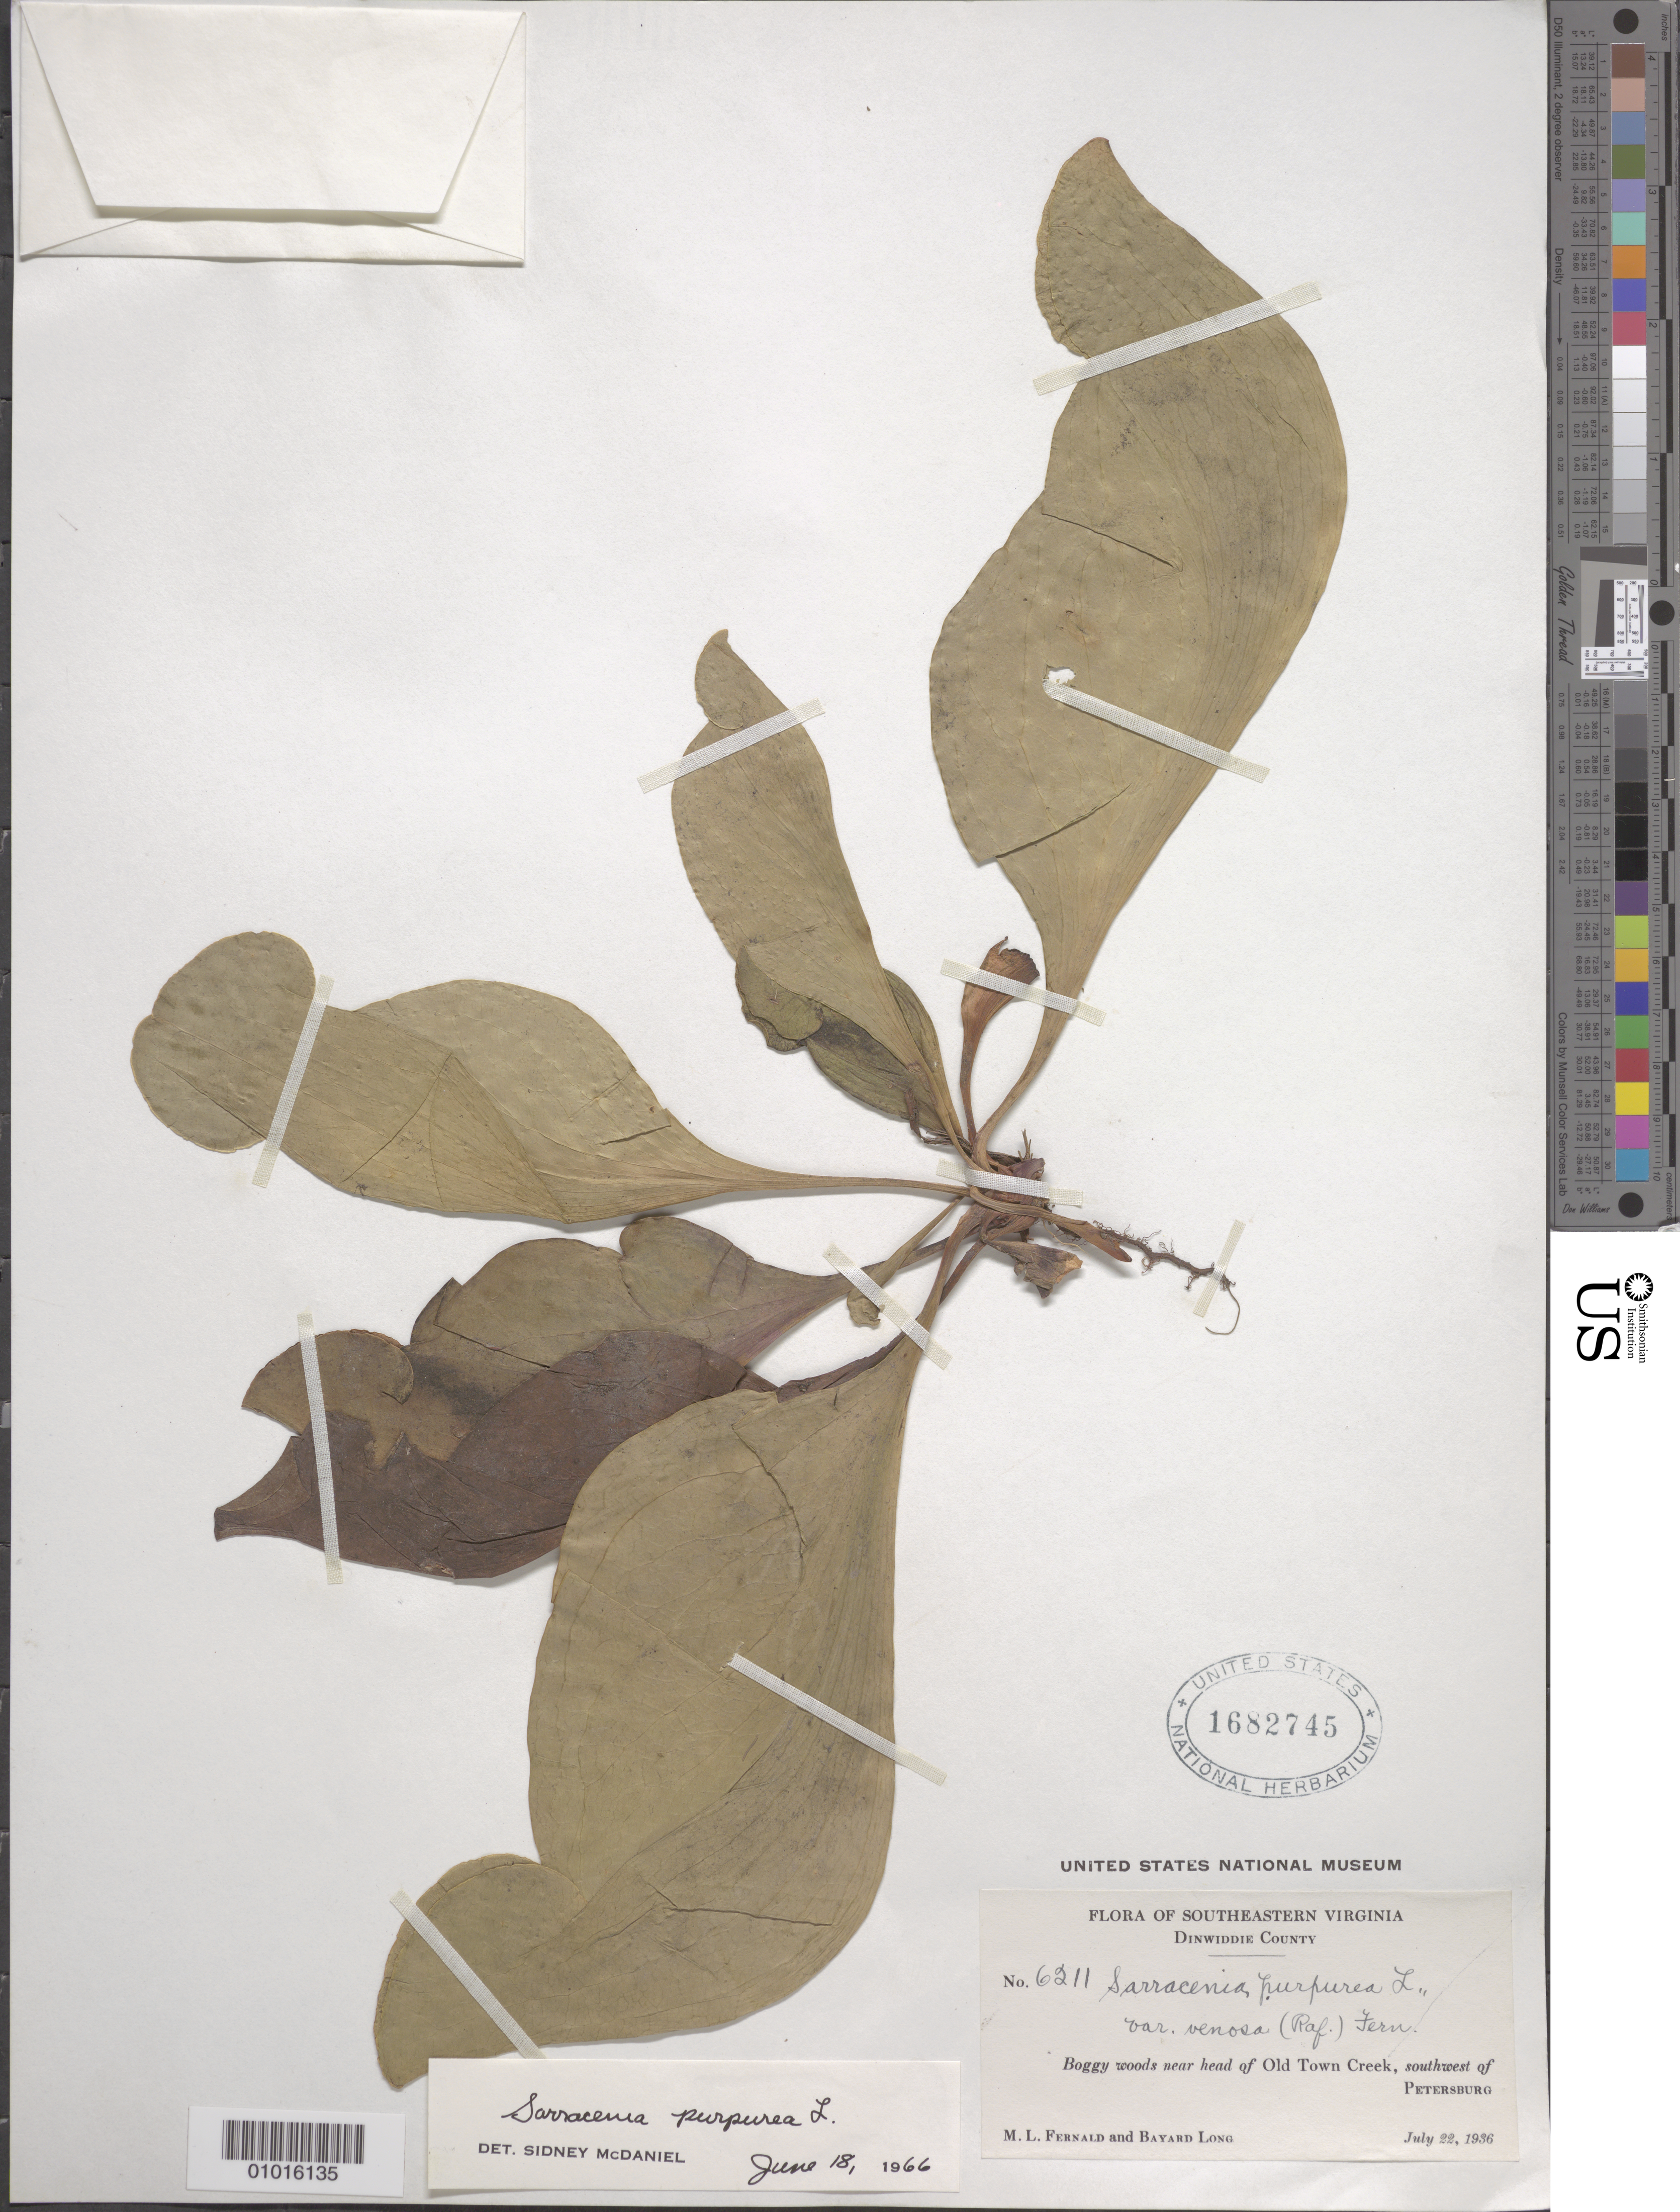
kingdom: Plantae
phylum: Tracheophyta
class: Magnoliopsida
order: Ericales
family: Sarraceniaceae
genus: Sarracenia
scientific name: Sarracenia purpurea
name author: L.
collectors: M. L. Fernald & B. Long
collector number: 6211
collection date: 1936-07-22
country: United States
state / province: Virginia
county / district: Dinwiddie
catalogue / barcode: US 1682745